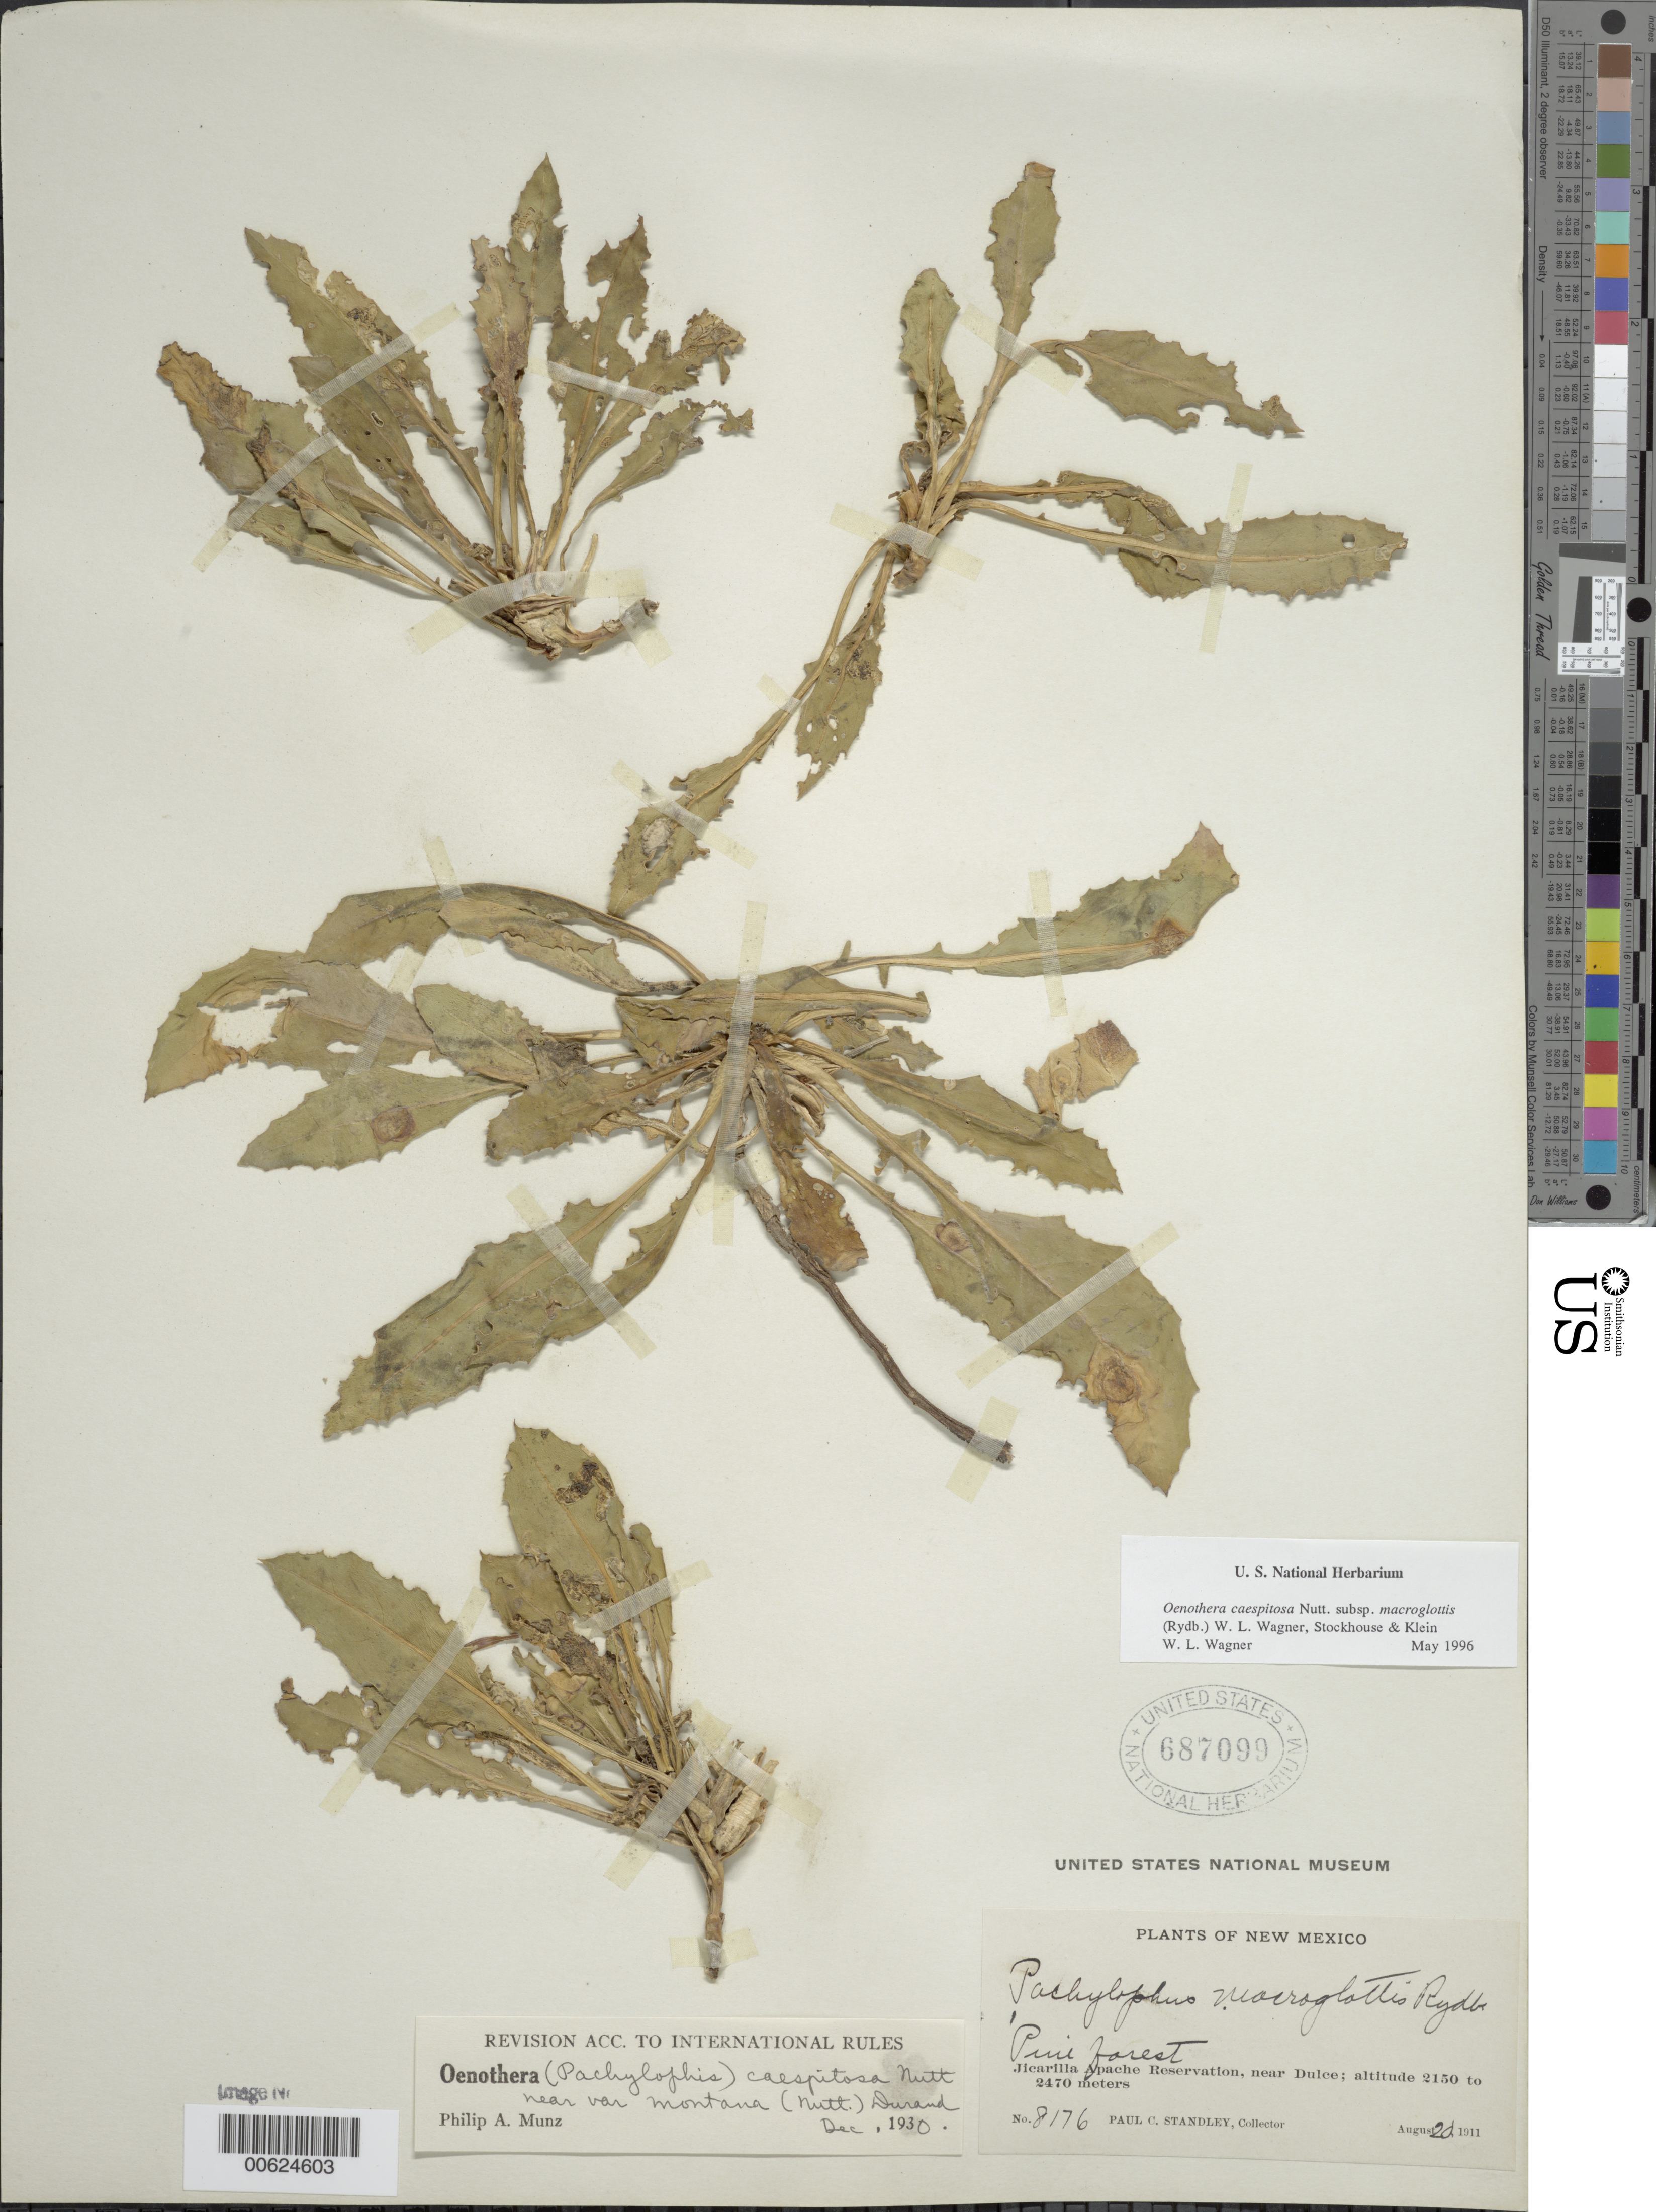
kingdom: Plantae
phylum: Tracheophyta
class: Magnoliopsida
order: Myrtales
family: Onagraceae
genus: Oenothera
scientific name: Oenothera cespitosa subsp. macroglottis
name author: (Rydb.) W.L. Wagner et al.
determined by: Wagner, W. L., (BOT), Smithsonian Institution - National Museum of Natural History (UNITED STATES)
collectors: P. C. Standley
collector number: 8176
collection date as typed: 20 Aug 1911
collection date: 1911-08-20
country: United States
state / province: New Mexico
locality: Jicarilla Apache Reservation, near Dulce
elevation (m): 655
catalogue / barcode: US 687099